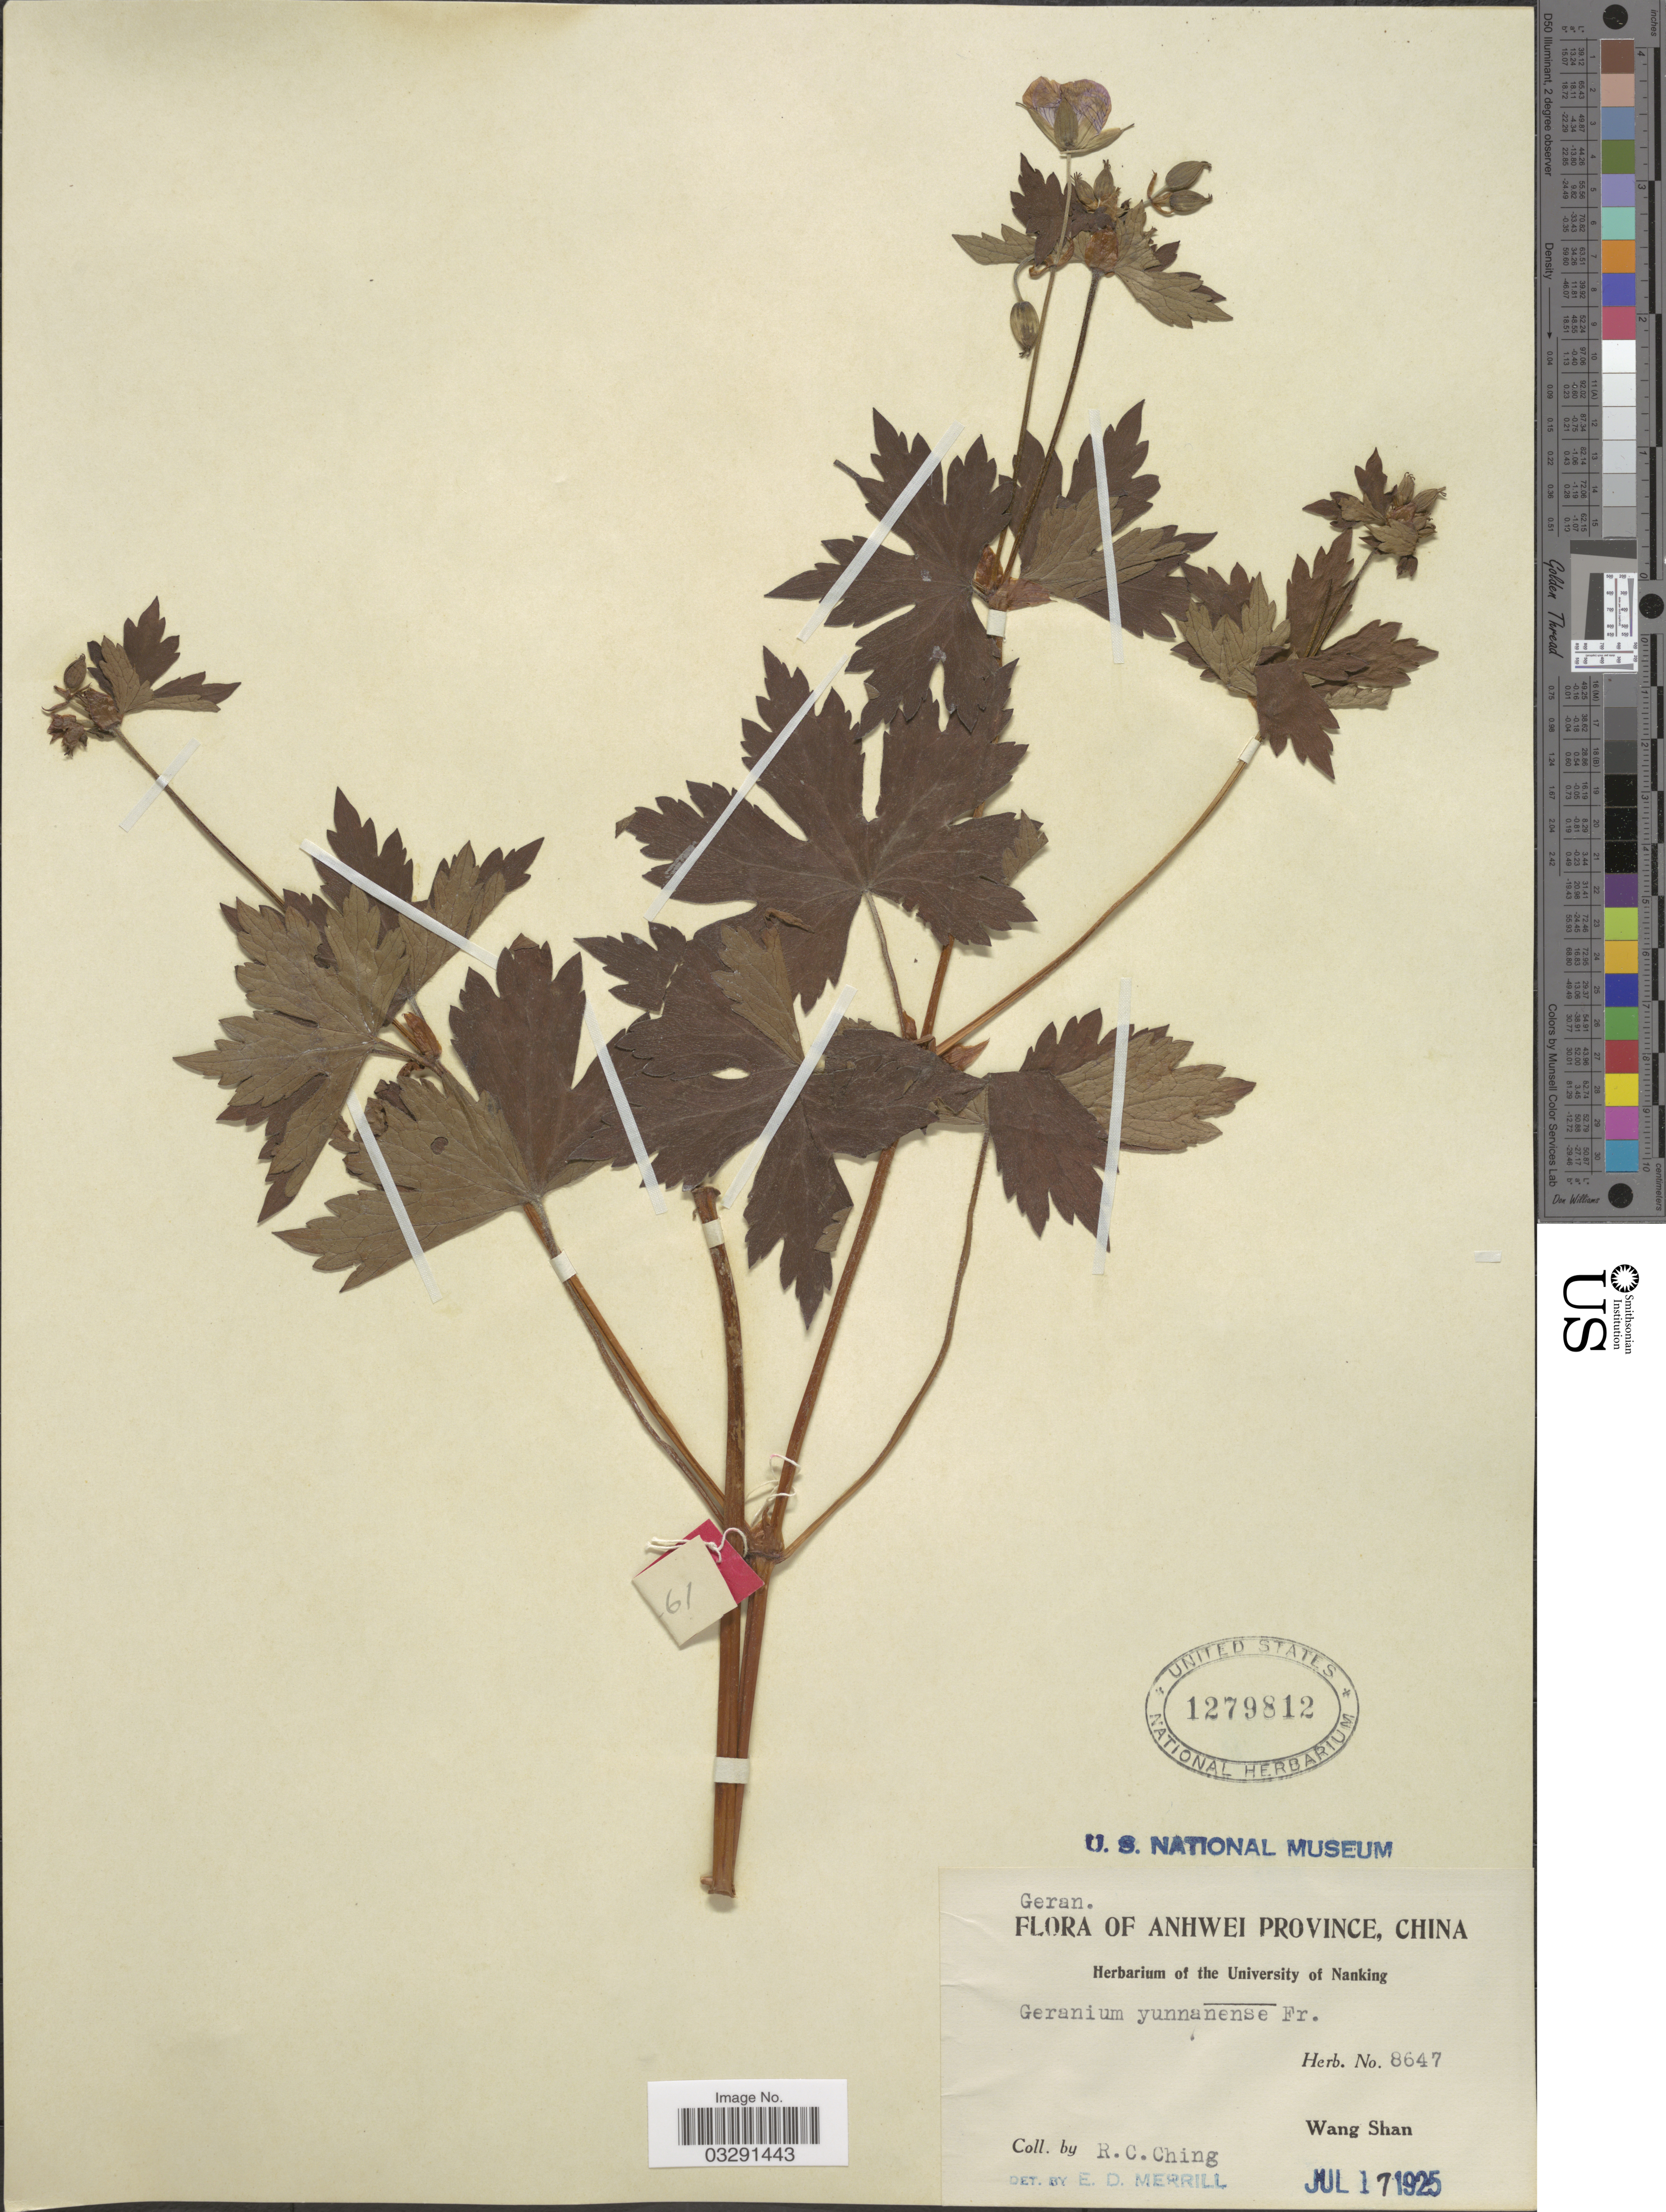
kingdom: Plantae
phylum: Tracheophyta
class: Magnoliopsida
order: Geraniales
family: Geraniaceae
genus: Geranium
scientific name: Geranium yunnanense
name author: Franch.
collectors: R. C. Ching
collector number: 8647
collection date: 1925-07-17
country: China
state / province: Anhui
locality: Anhwei Province. Wang Shan.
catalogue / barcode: US 1279812